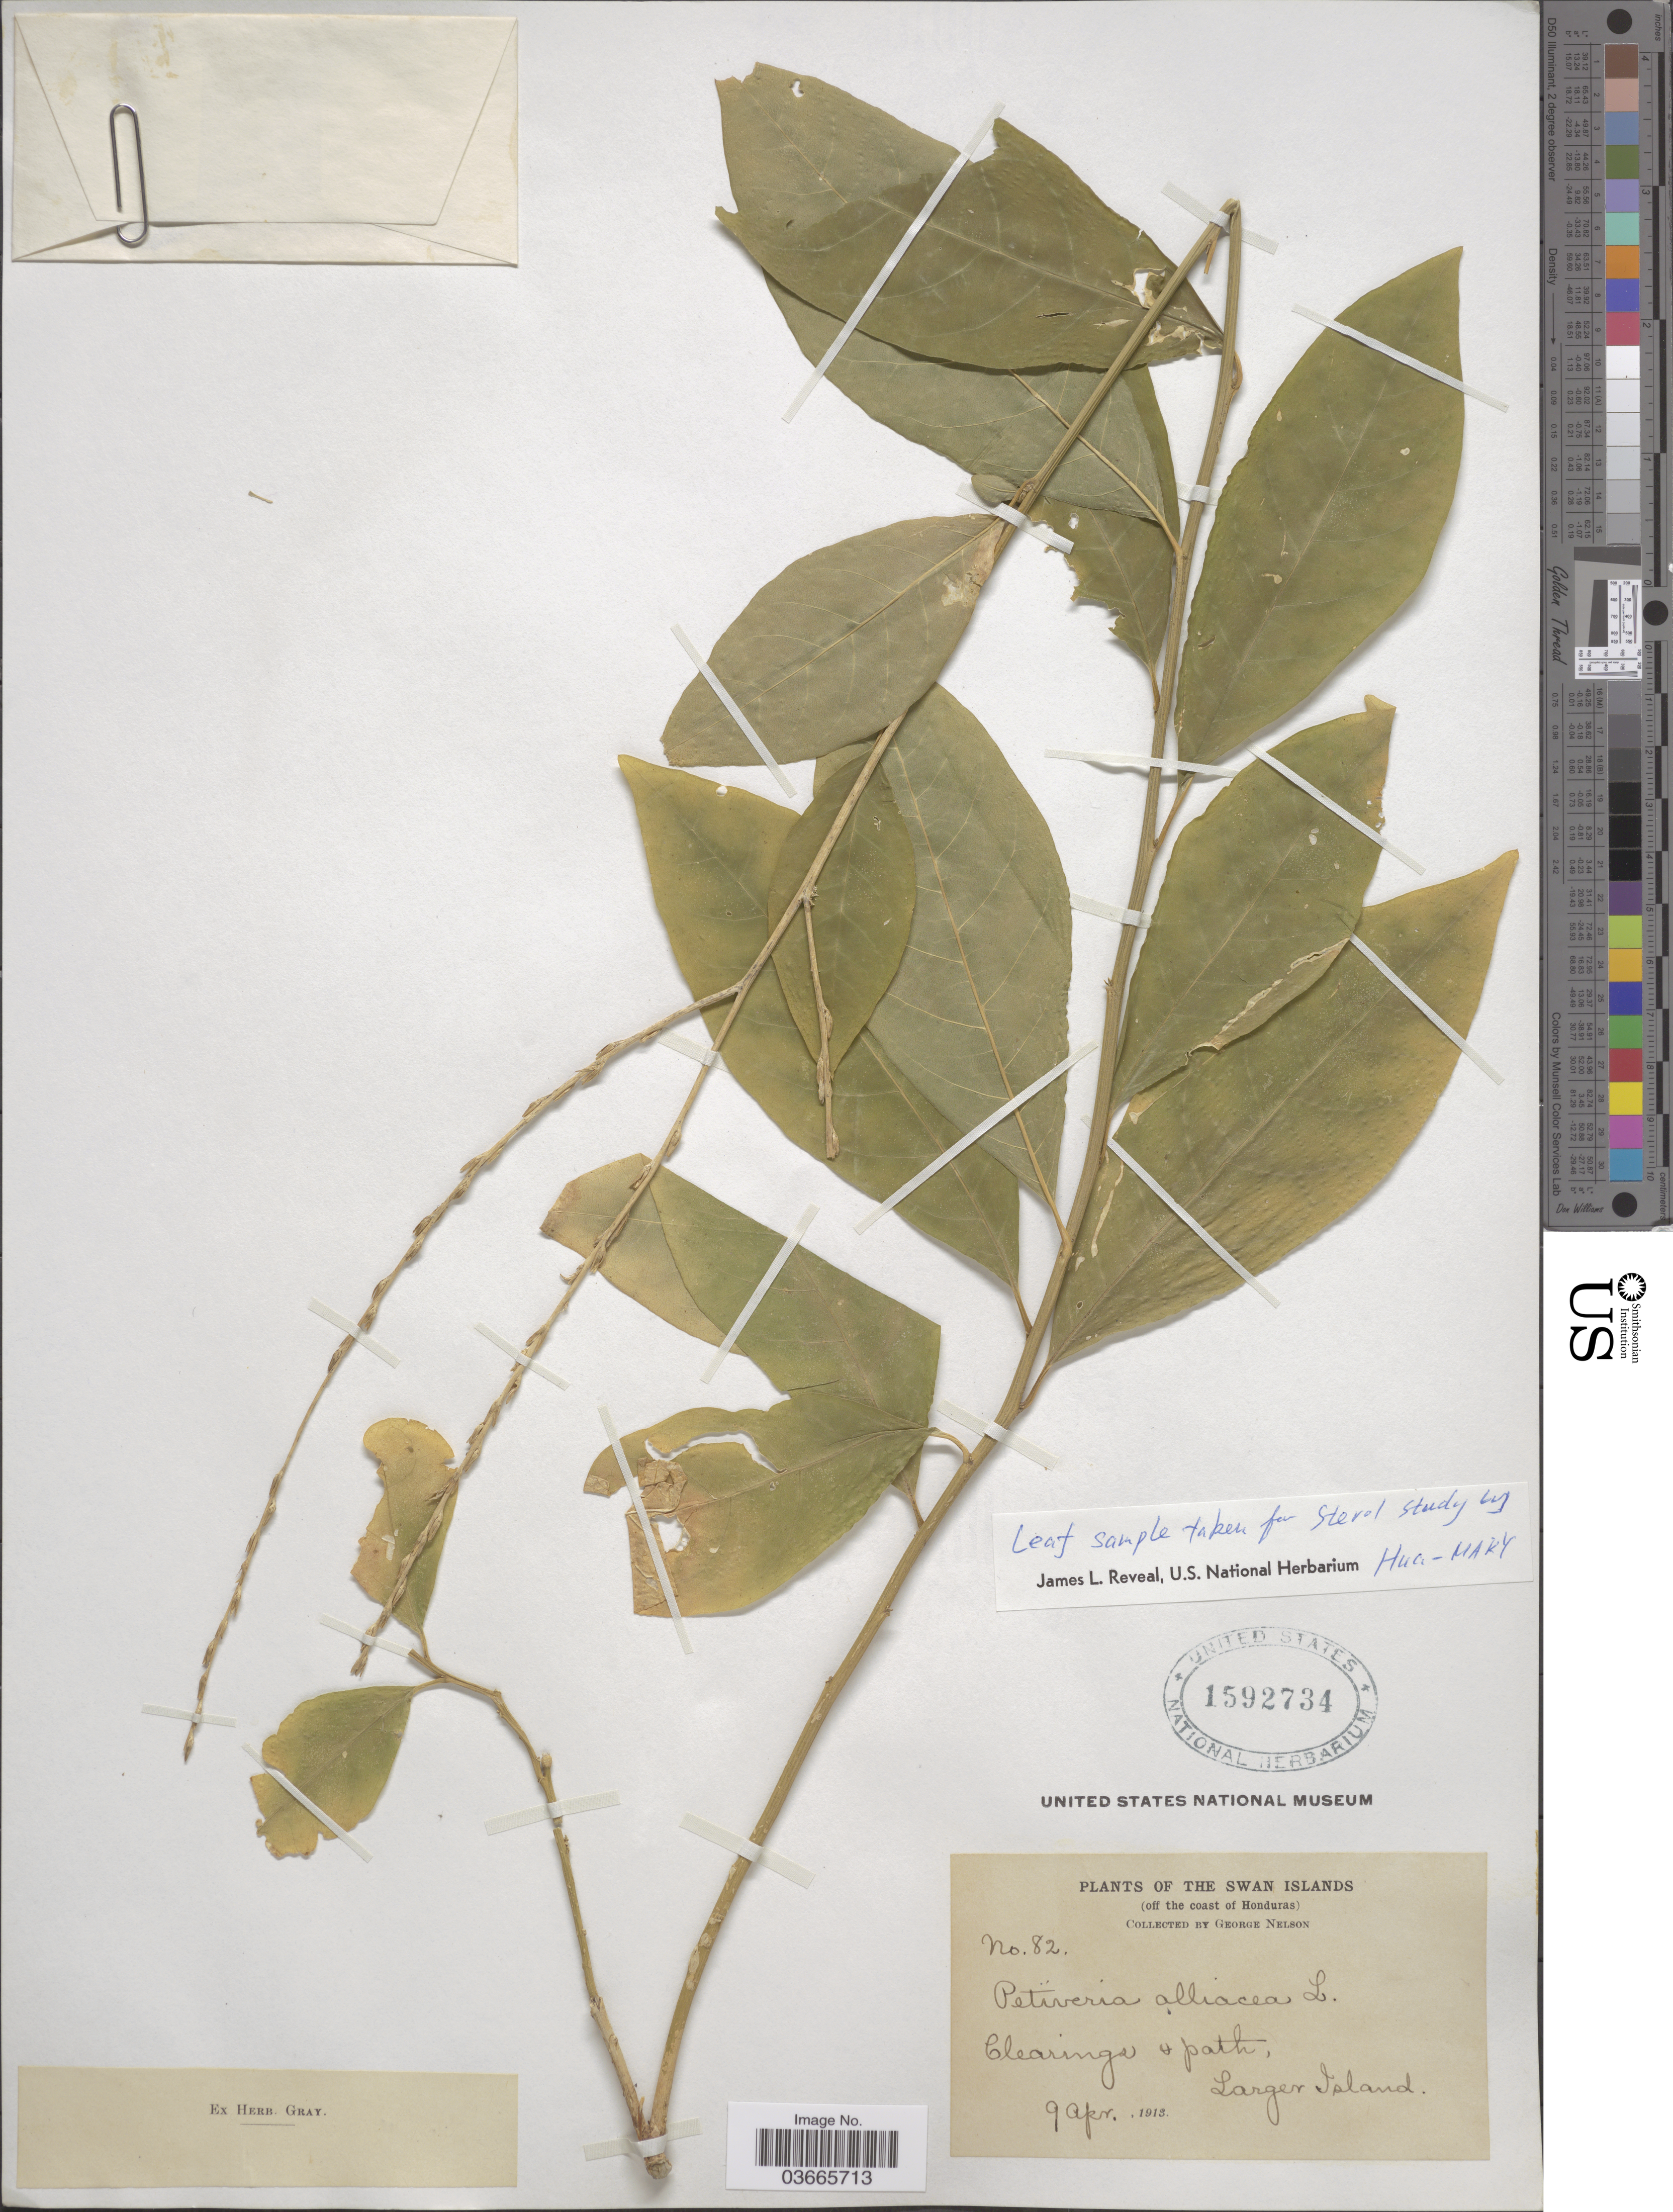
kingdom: Plantae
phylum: Tracheophyta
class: Magnoliopsida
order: Caryophyllales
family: Phytolaccaceae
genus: Petiveria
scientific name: Petiveria alliacea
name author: L.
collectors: G. Nelson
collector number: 82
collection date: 1913-04-09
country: Honduras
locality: The Swan Islands (off the coast of Honduras). Larger Island.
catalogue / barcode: US 1592734